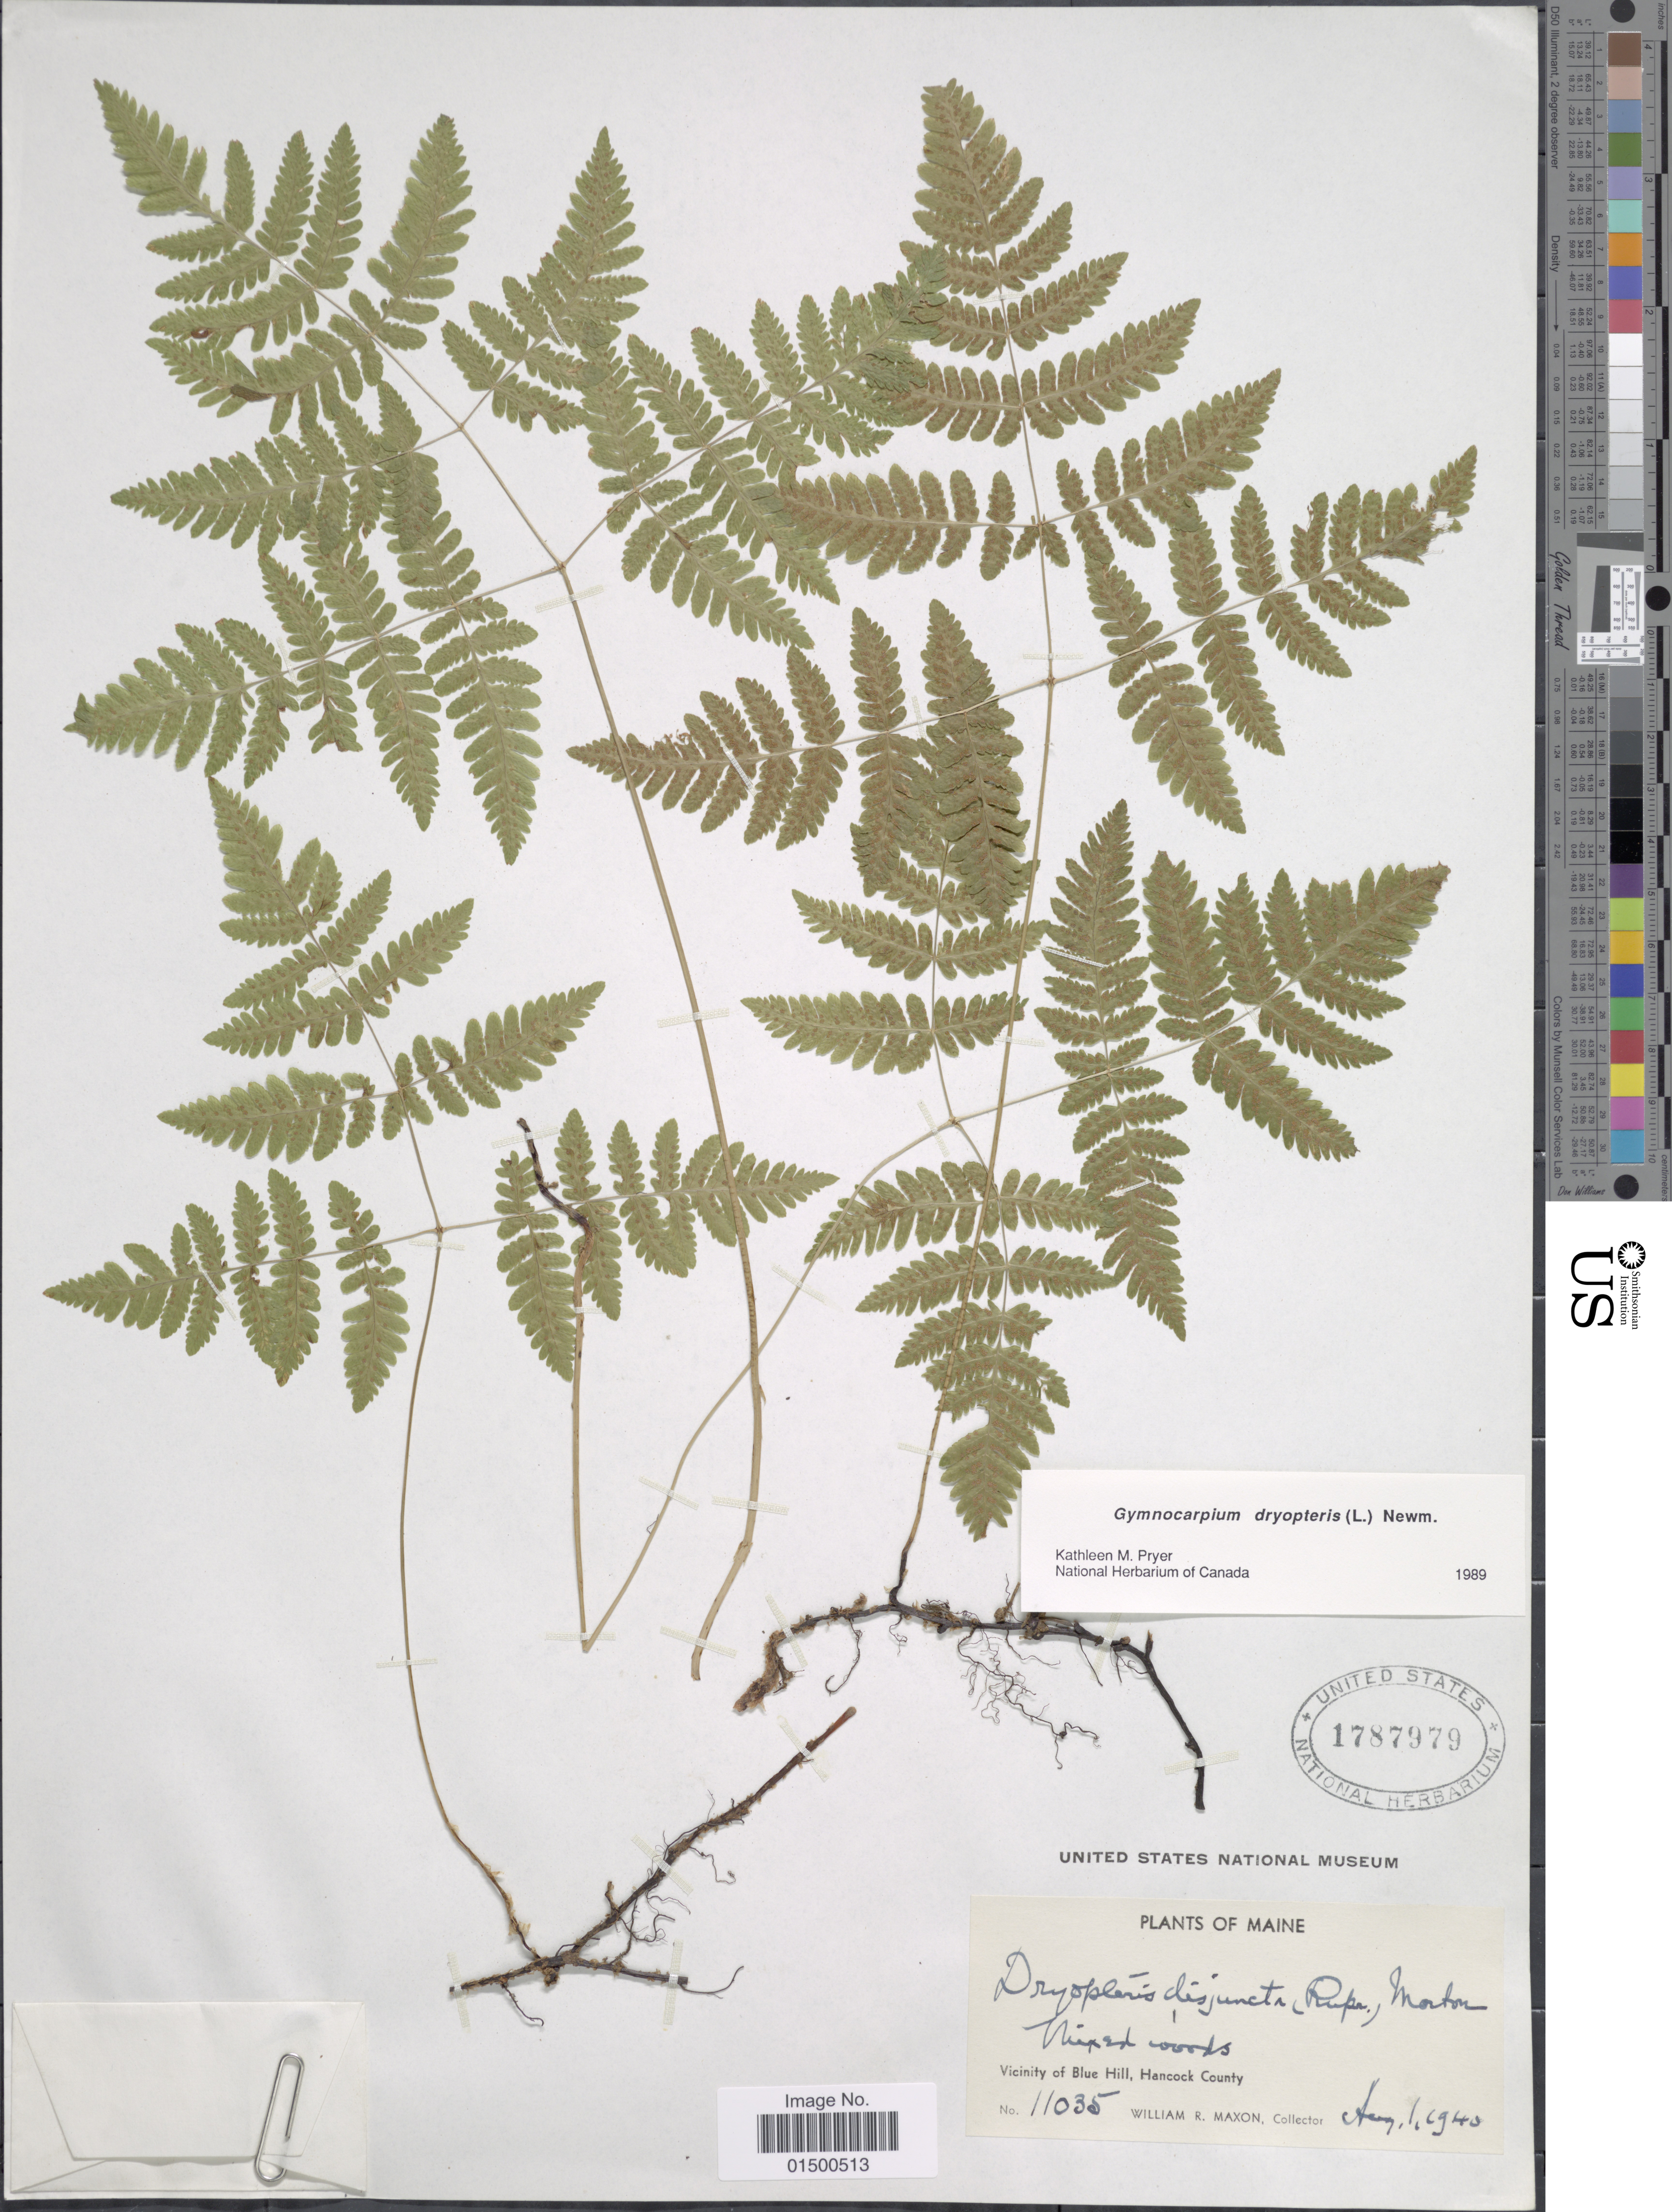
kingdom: Plantae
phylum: Tracheophyta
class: Polypodiopsida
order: Polypodiales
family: Cystopteridaceae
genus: Gymnocarpium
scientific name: Gymnocarpium dryopteris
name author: (L.) Newman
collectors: W. R. Maxon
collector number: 11035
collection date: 1945-08-01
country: United States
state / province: Maine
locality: Vicinity of Blue Hill, Hancock County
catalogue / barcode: US 1787979